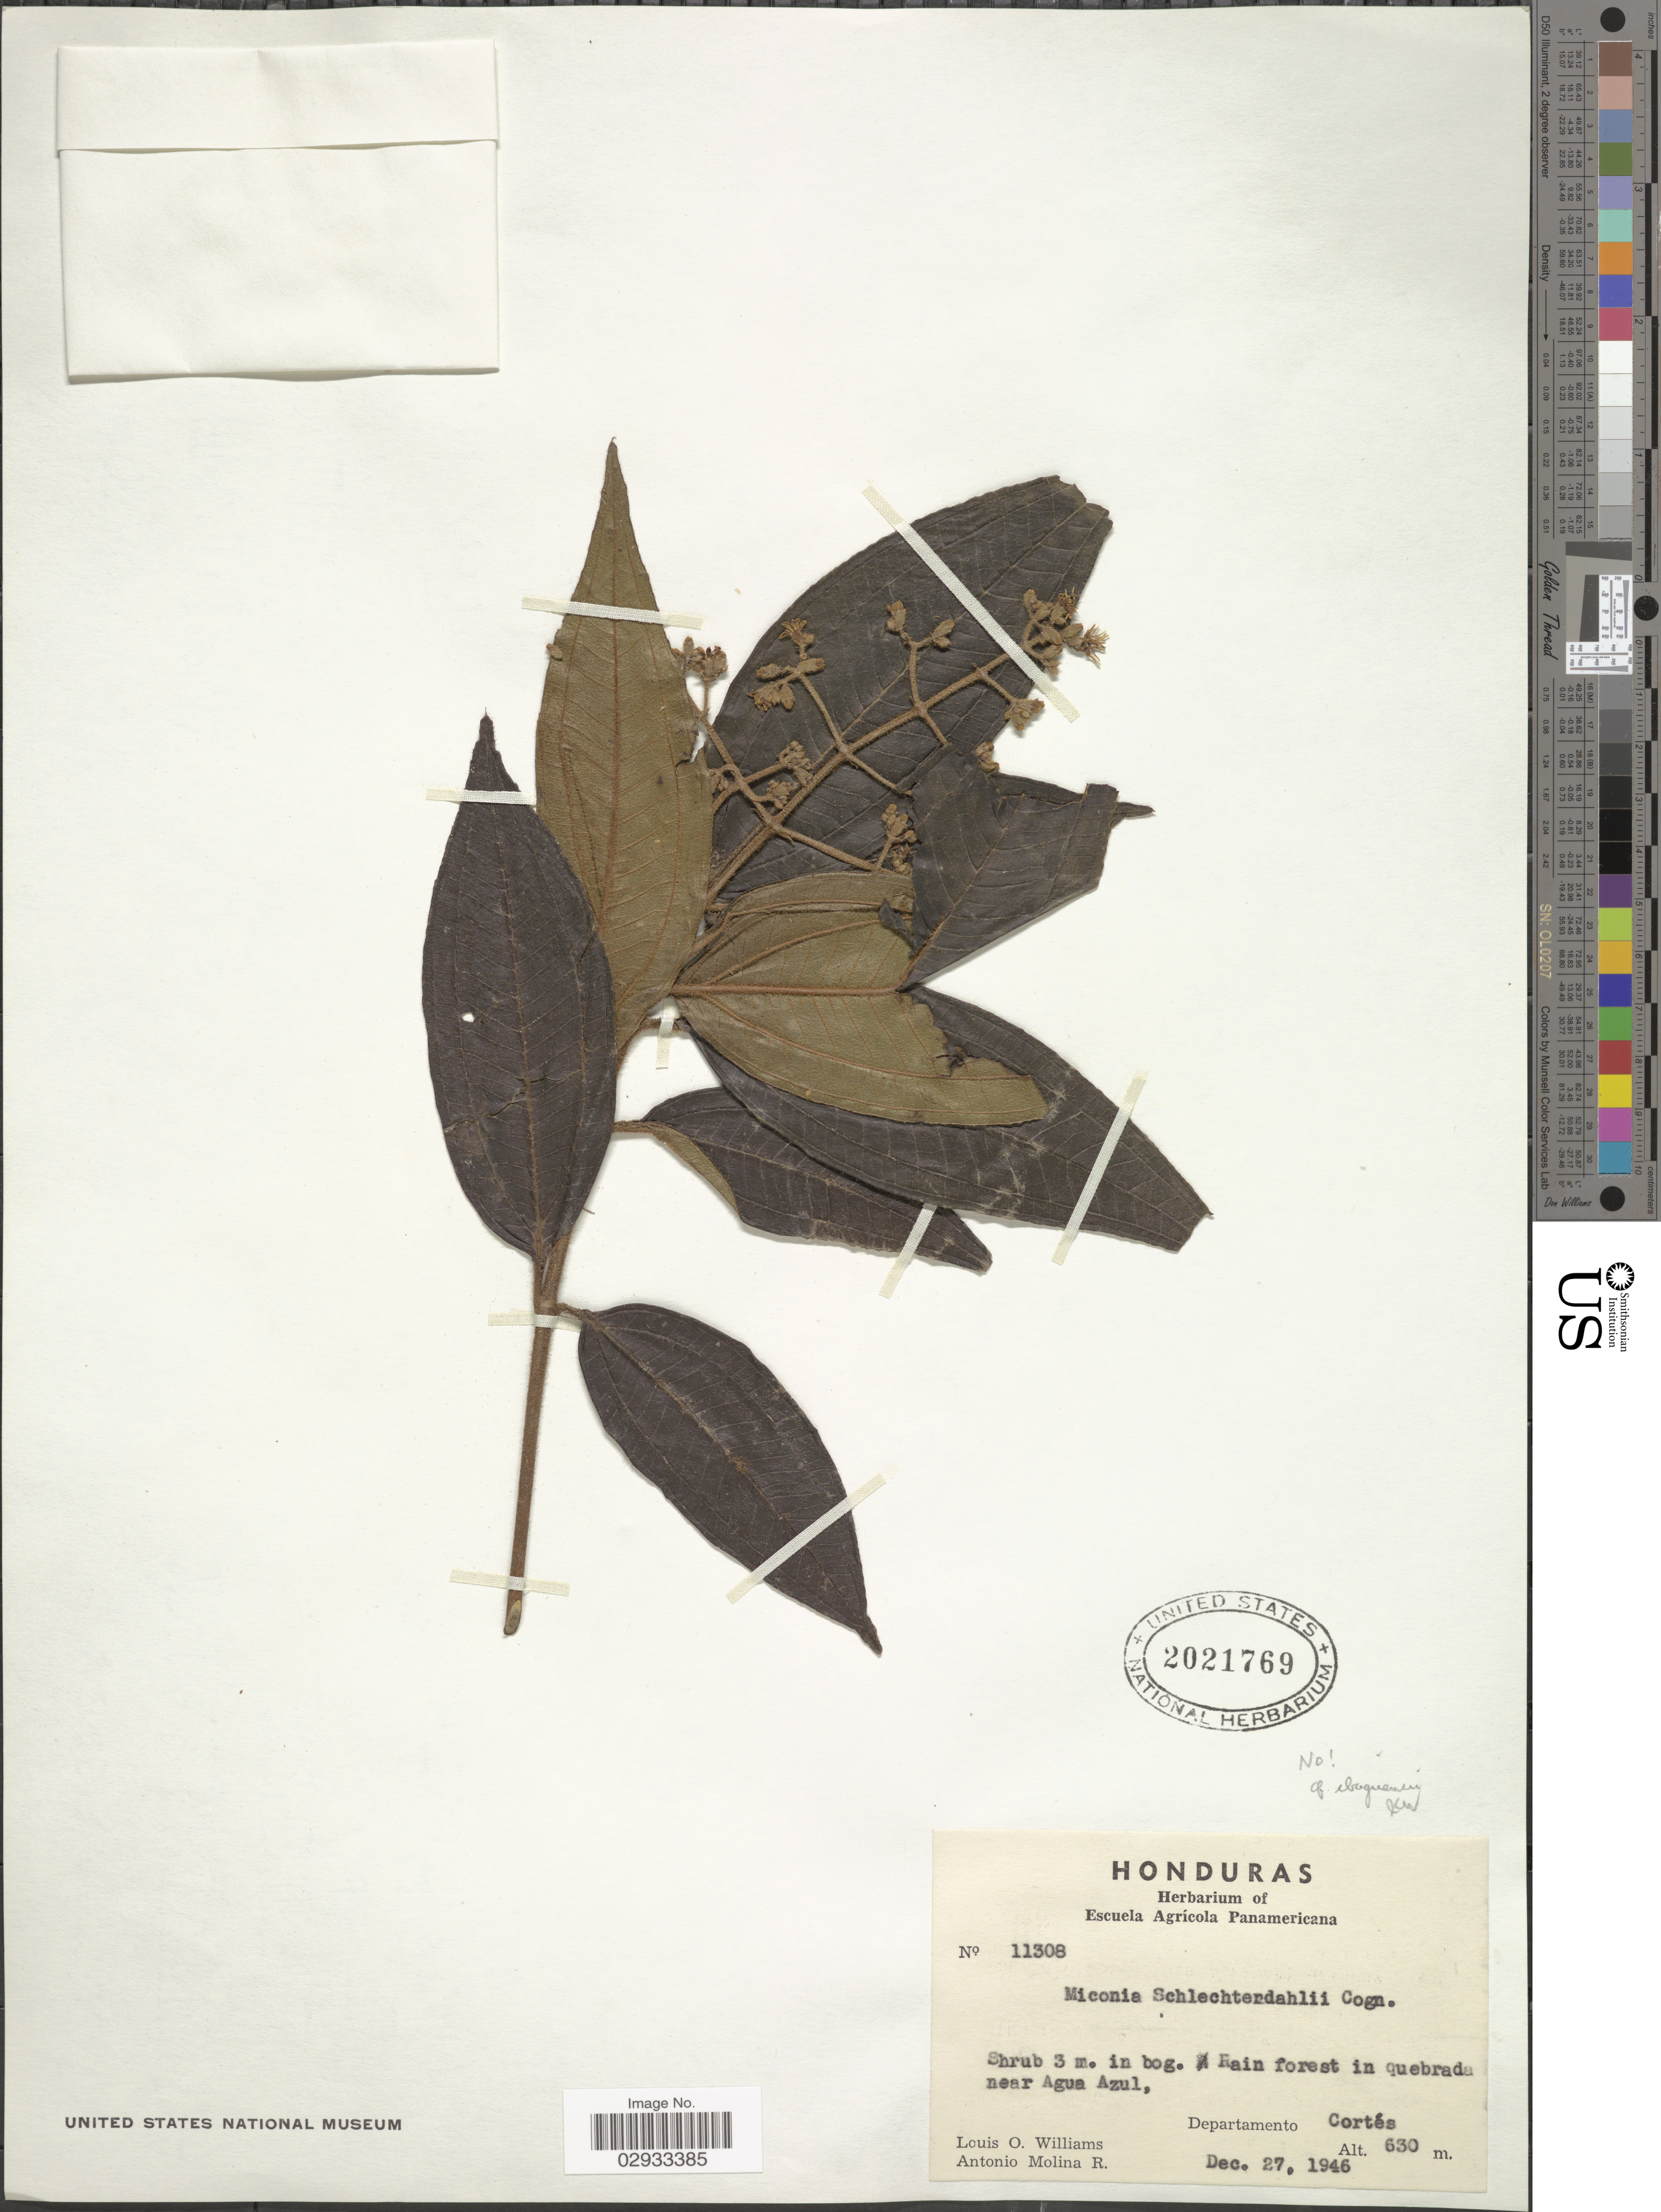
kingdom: Plantae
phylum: Tracheophyta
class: Magnoliopsida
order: Myrtales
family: Melastomataceae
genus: Miconia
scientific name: Miconia schlechtendalii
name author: Cogn. in DC.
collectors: L. O. Williams & A. Molina R.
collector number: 11308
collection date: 1946-12-27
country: Honduras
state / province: Cortés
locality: Rain forest in quebrada near Agua Azul, Departamento Cortés.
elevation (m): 630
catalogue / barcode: US 2021769